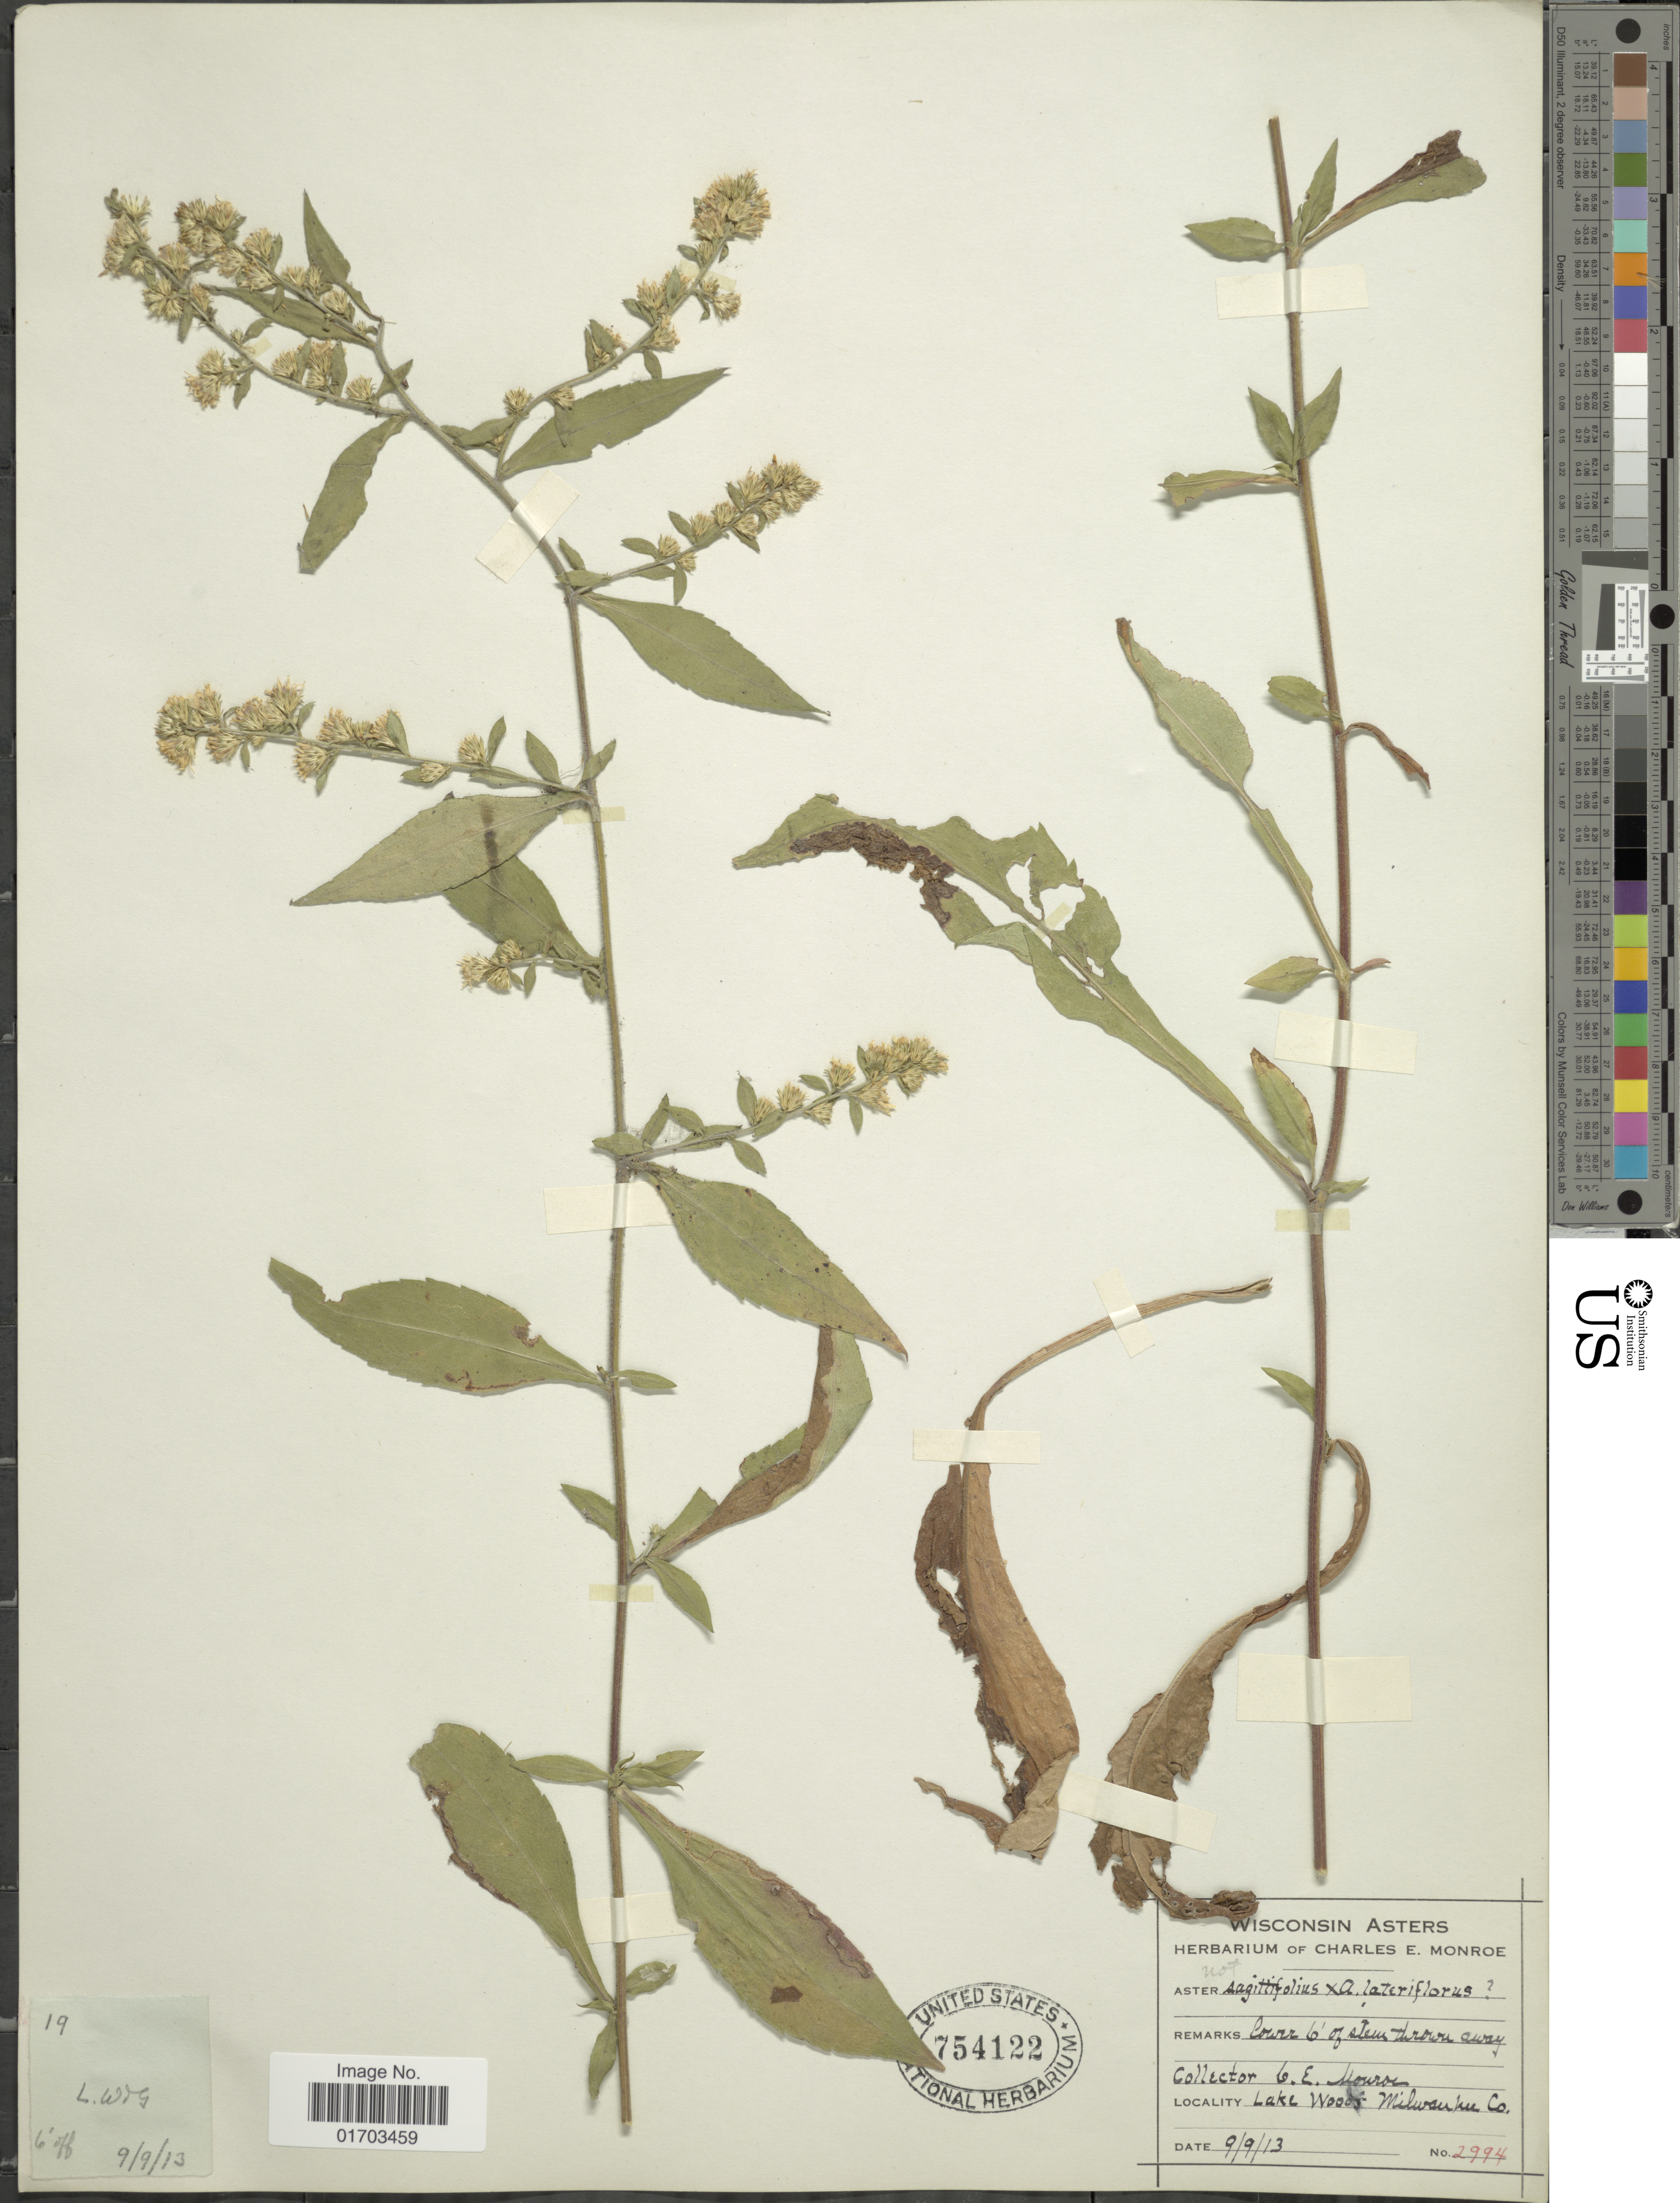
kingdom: Plantae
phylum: Tracheophyta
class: Magnoliopsida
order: Asterales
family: Asteraceae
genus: Symphyotrichum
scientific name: Symphyotrichum x tardiflorum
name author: (L.) Greuter et al.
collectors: C. Monroe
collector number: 2994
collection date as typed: Transcribed d/m/y: 9/9/13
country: United States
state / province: Wisconsin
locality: Lake Woods Milwaukee Co.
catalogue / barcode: US 754122